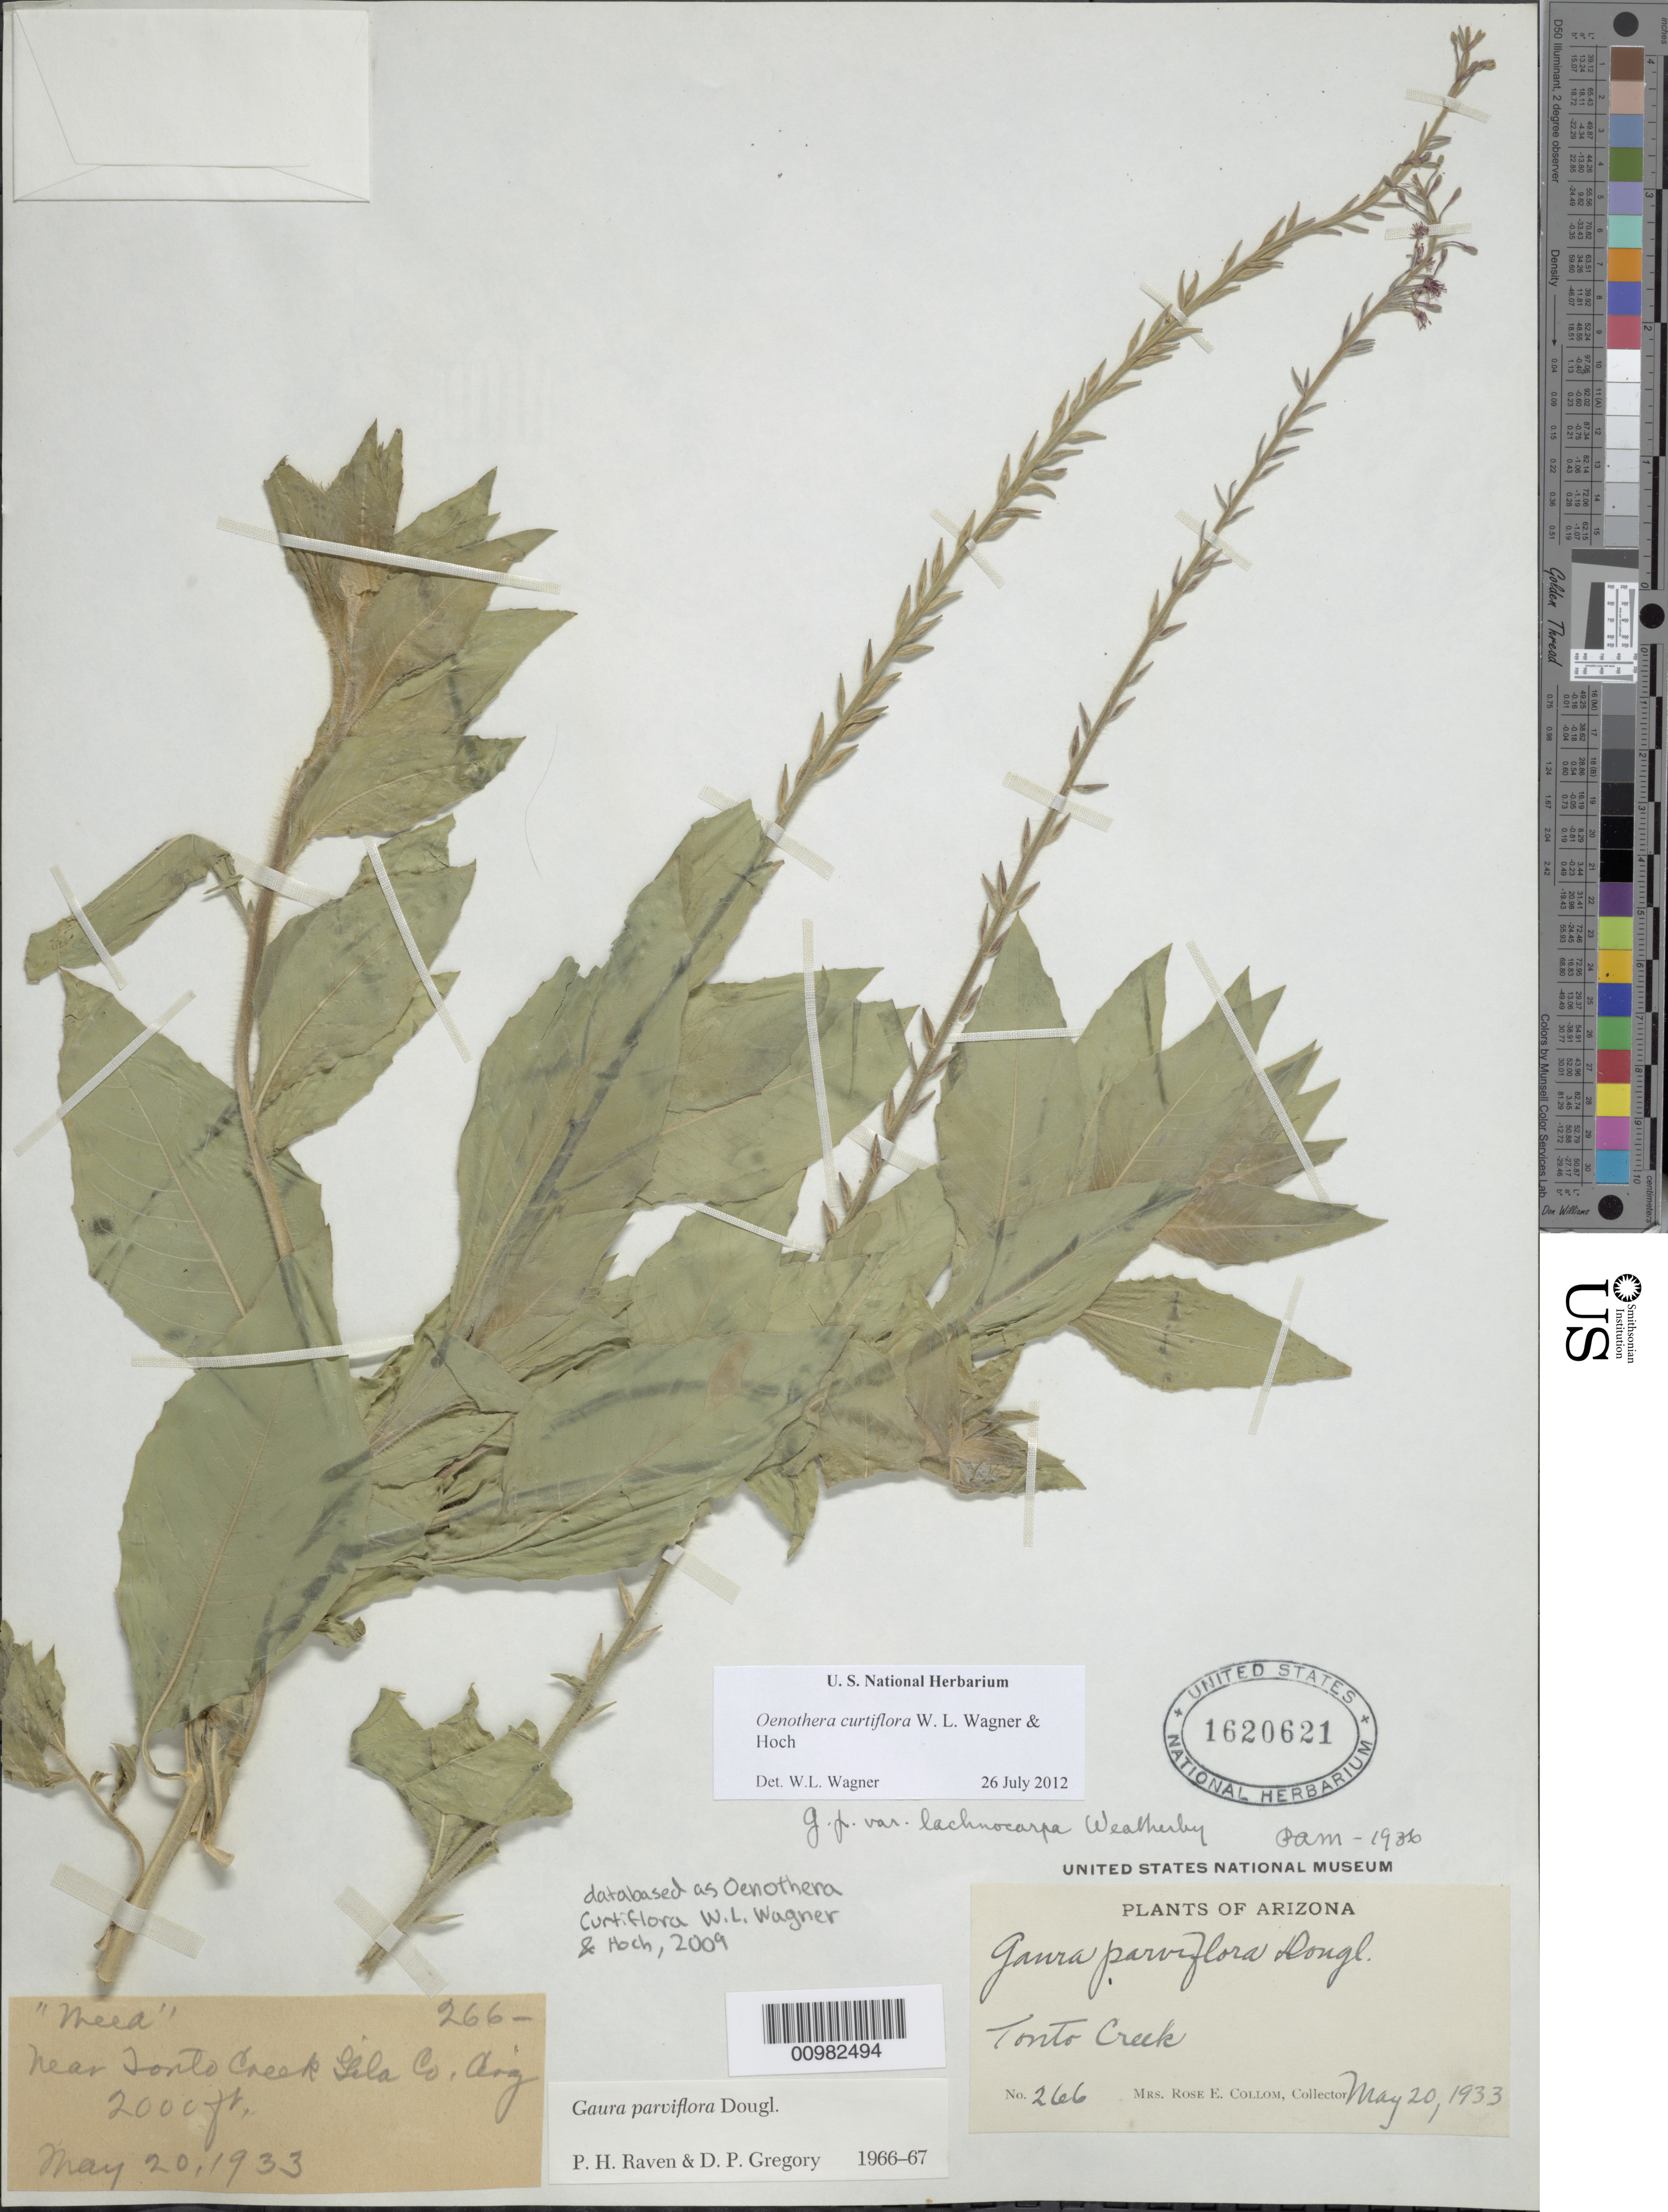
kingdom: Plantae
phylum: Tracheophyta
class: Magnoliopsida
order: Myrtales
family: Onagraceae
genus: Oenothera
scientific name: Oenothera curtiflora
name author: W.L. Wagner & Hoch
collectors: R. E. Collom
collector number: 266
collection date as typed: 20 May 1933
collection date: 1933-05-20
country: United States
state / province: Arizona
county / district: Gila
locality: Tonto Creek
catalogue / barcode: US 1620621